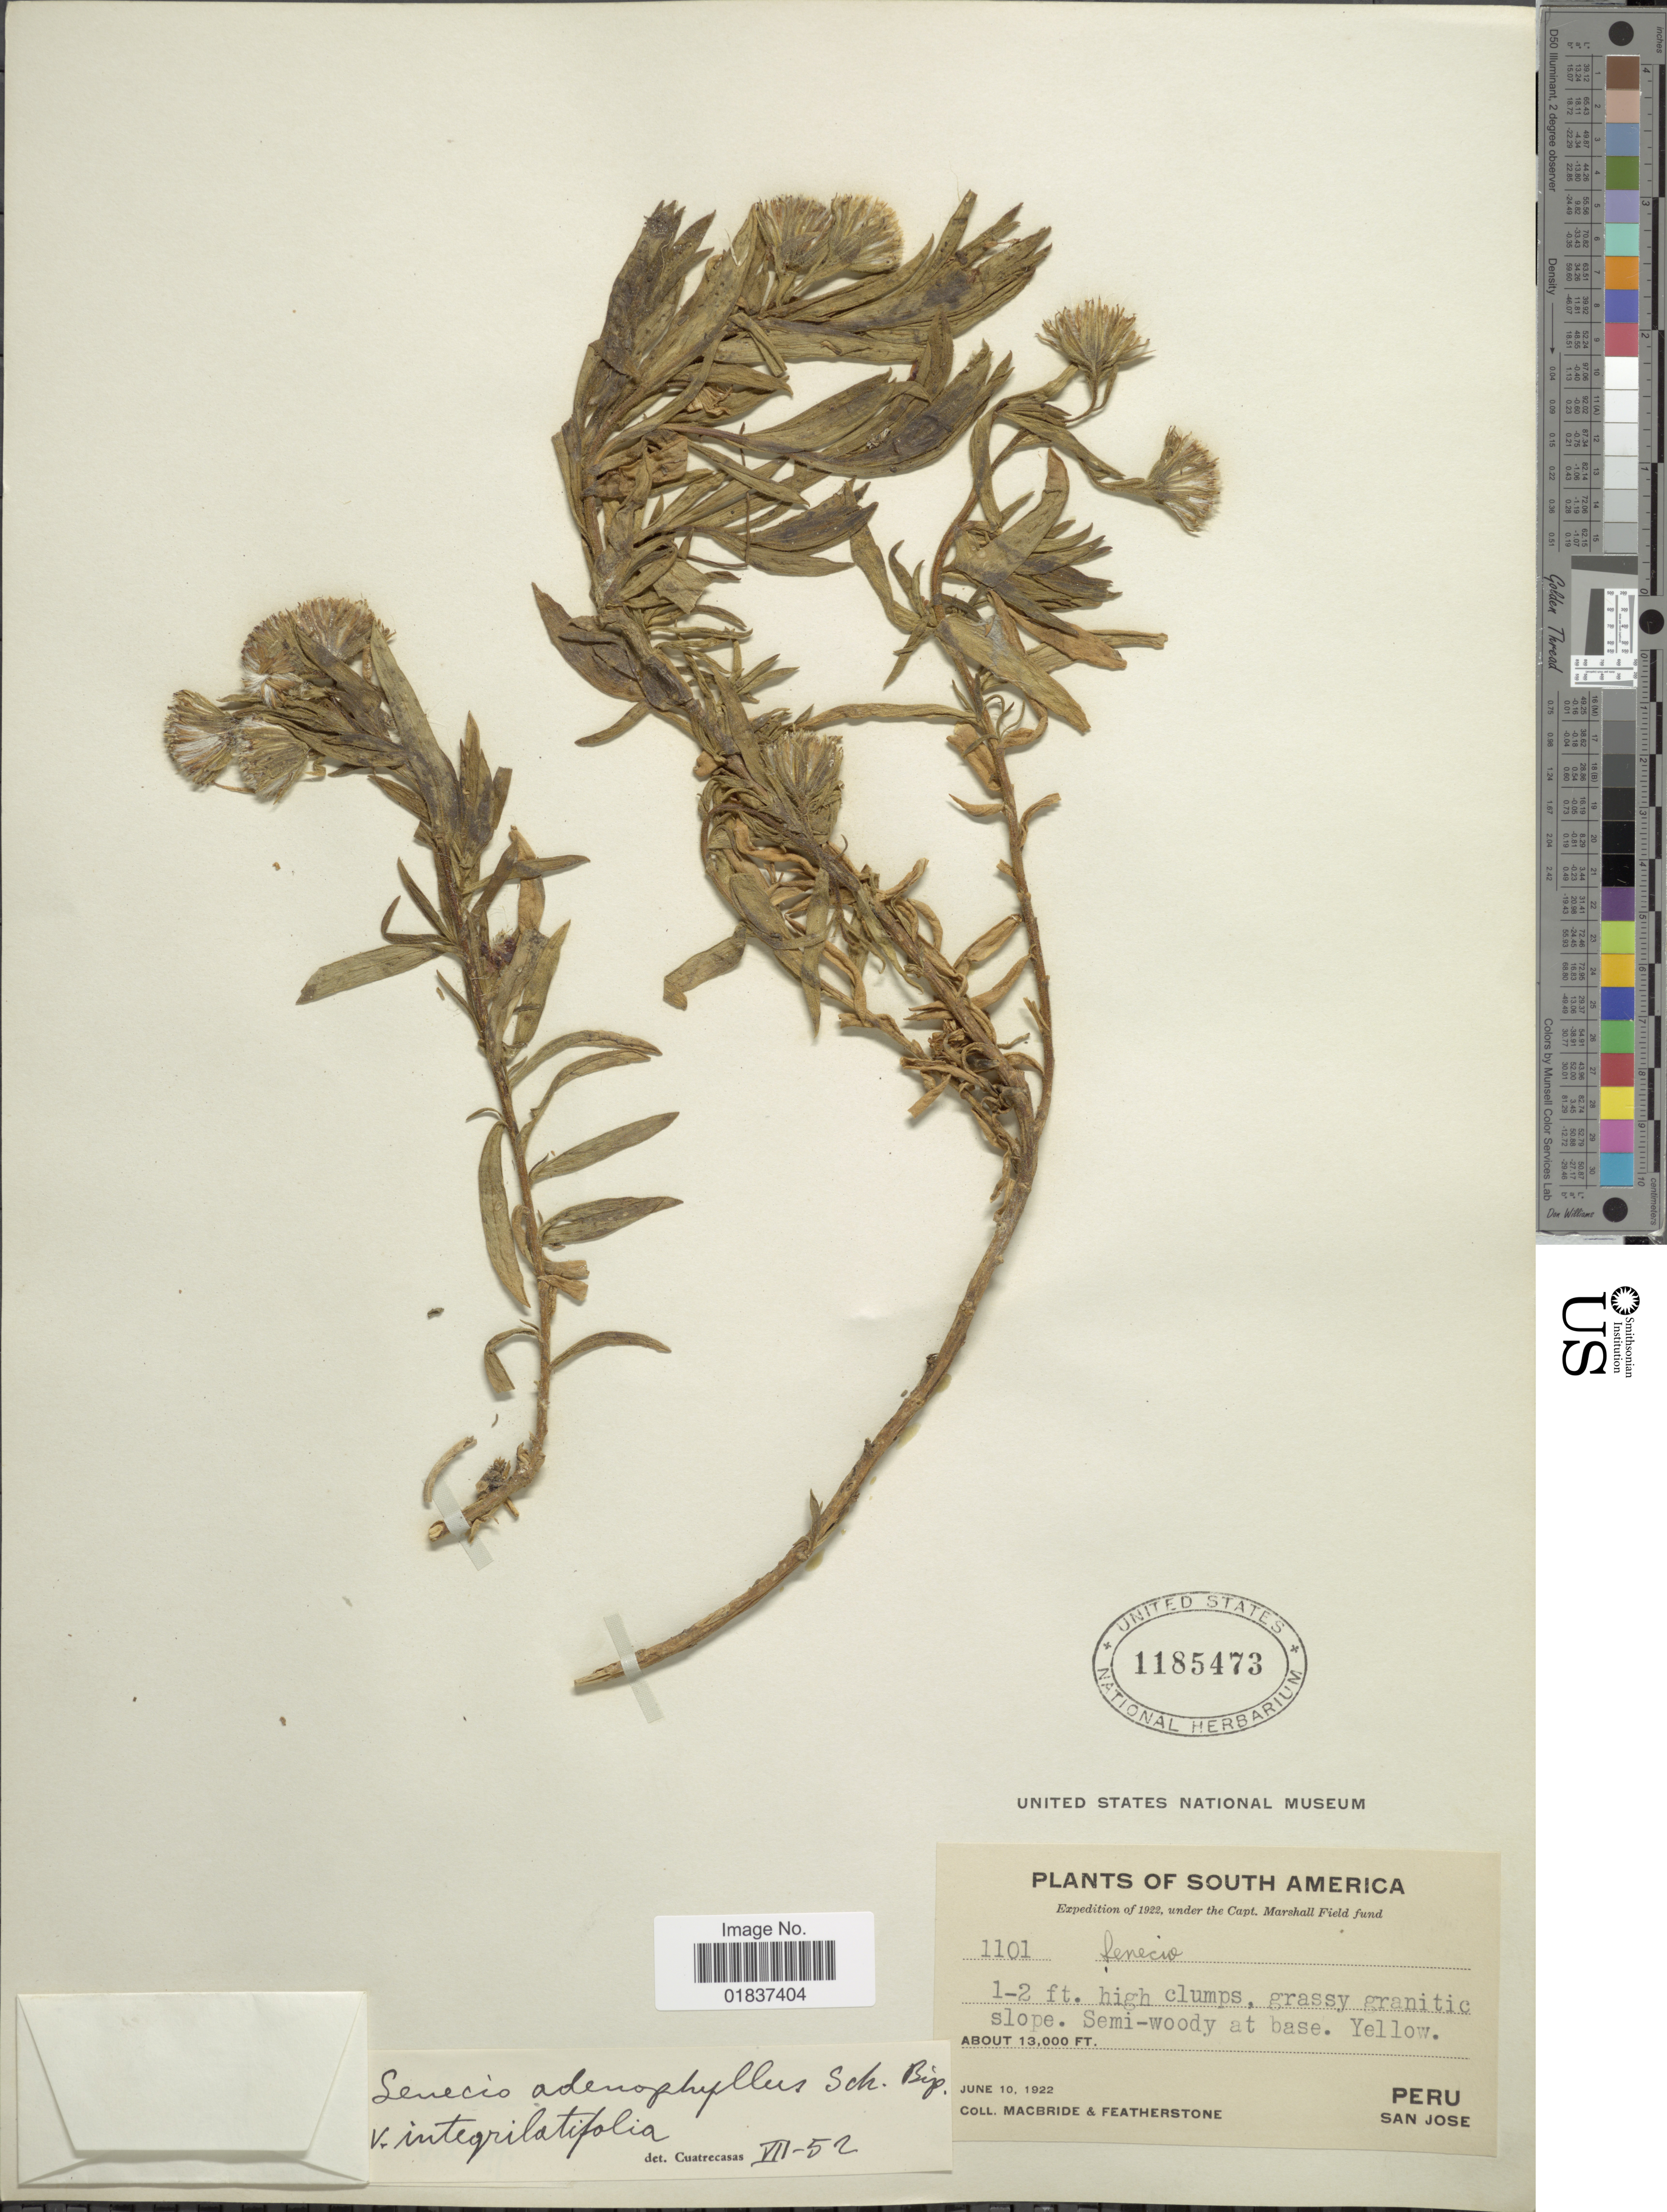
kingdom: Plantae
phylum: Tracheophyta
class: Magnoliopsida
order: Asterales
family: Asteraceae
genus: Senecio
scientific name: Senecio adenophyllus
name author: Meyen & Walp.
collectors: J. F. Macbride & -. Featherstone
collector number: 1101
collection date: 1922-06-10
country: Peru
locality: San Jose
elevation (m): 3962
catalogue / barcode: US 1185473